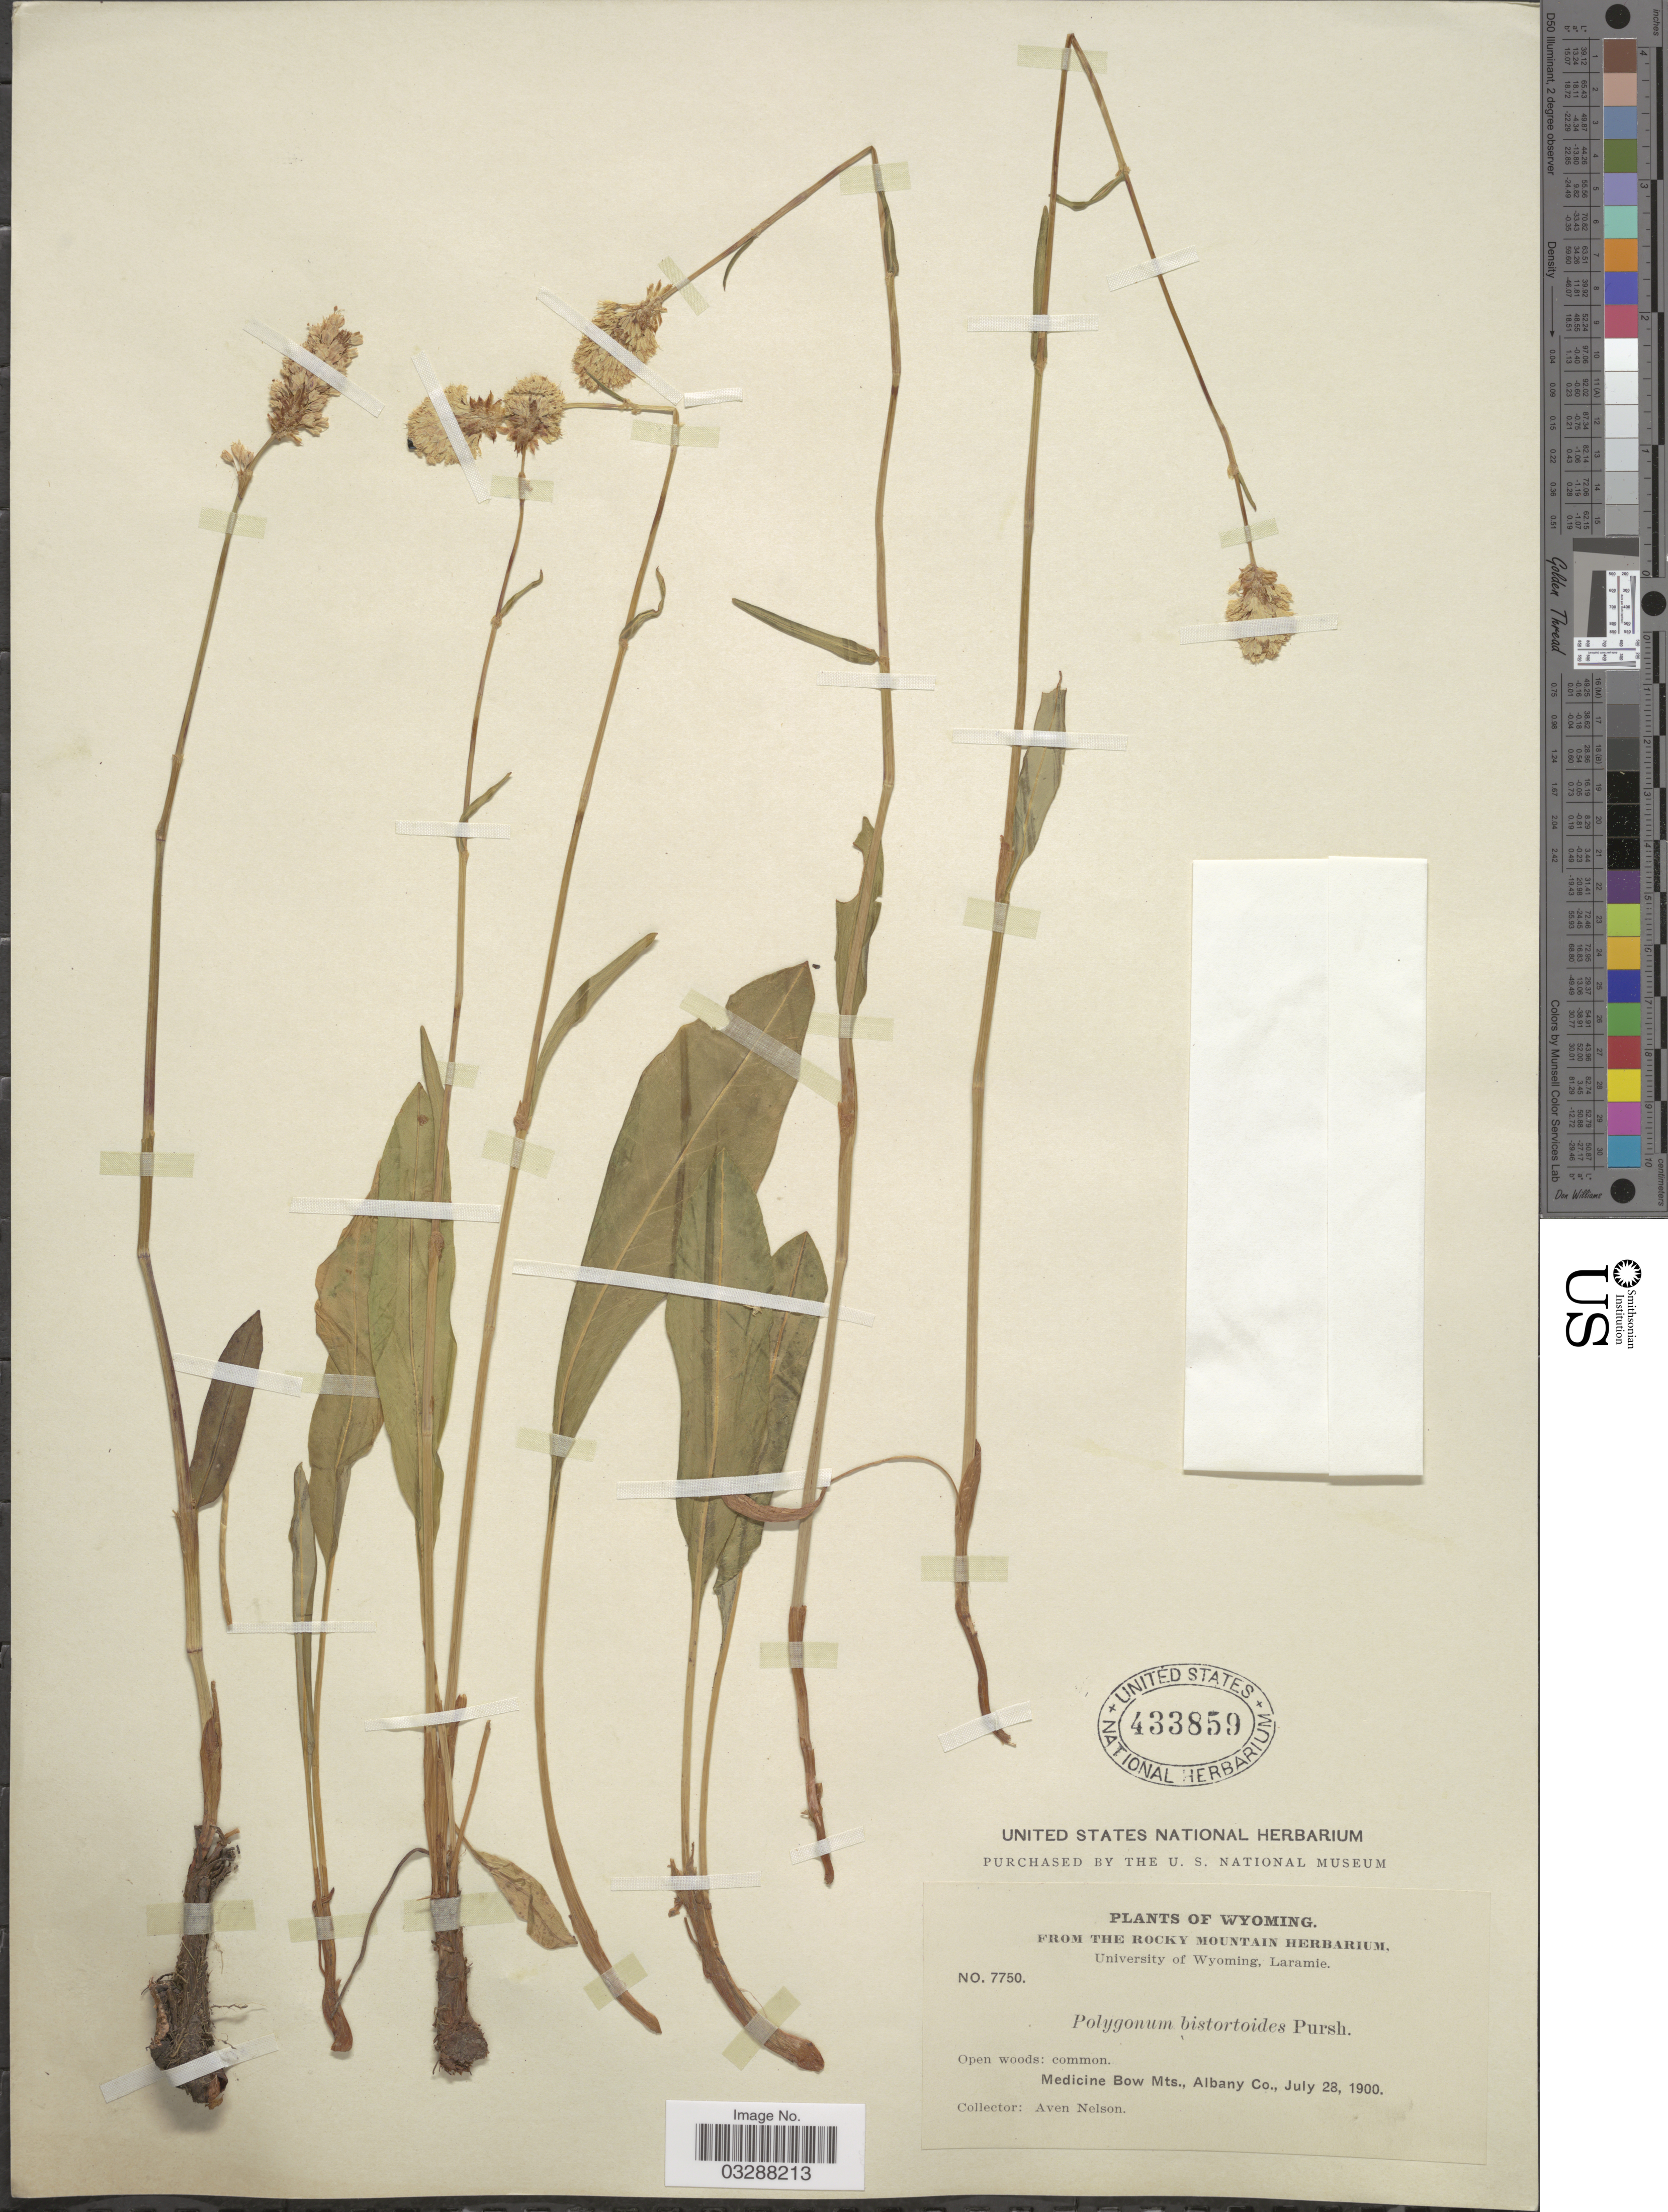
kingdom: Plantae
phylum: Tracheophyta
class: Magnoliopsida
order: Caryophyllales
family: Polygonaceae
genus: Bistorta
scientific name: Bistorta bistortoides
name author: (Pursh) Small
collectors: A. Nelson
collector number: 7750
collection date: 1900-07-28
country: United States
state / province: Wyoming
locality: Medicine Bow Mts., Albany Co.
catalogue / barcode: US 433859